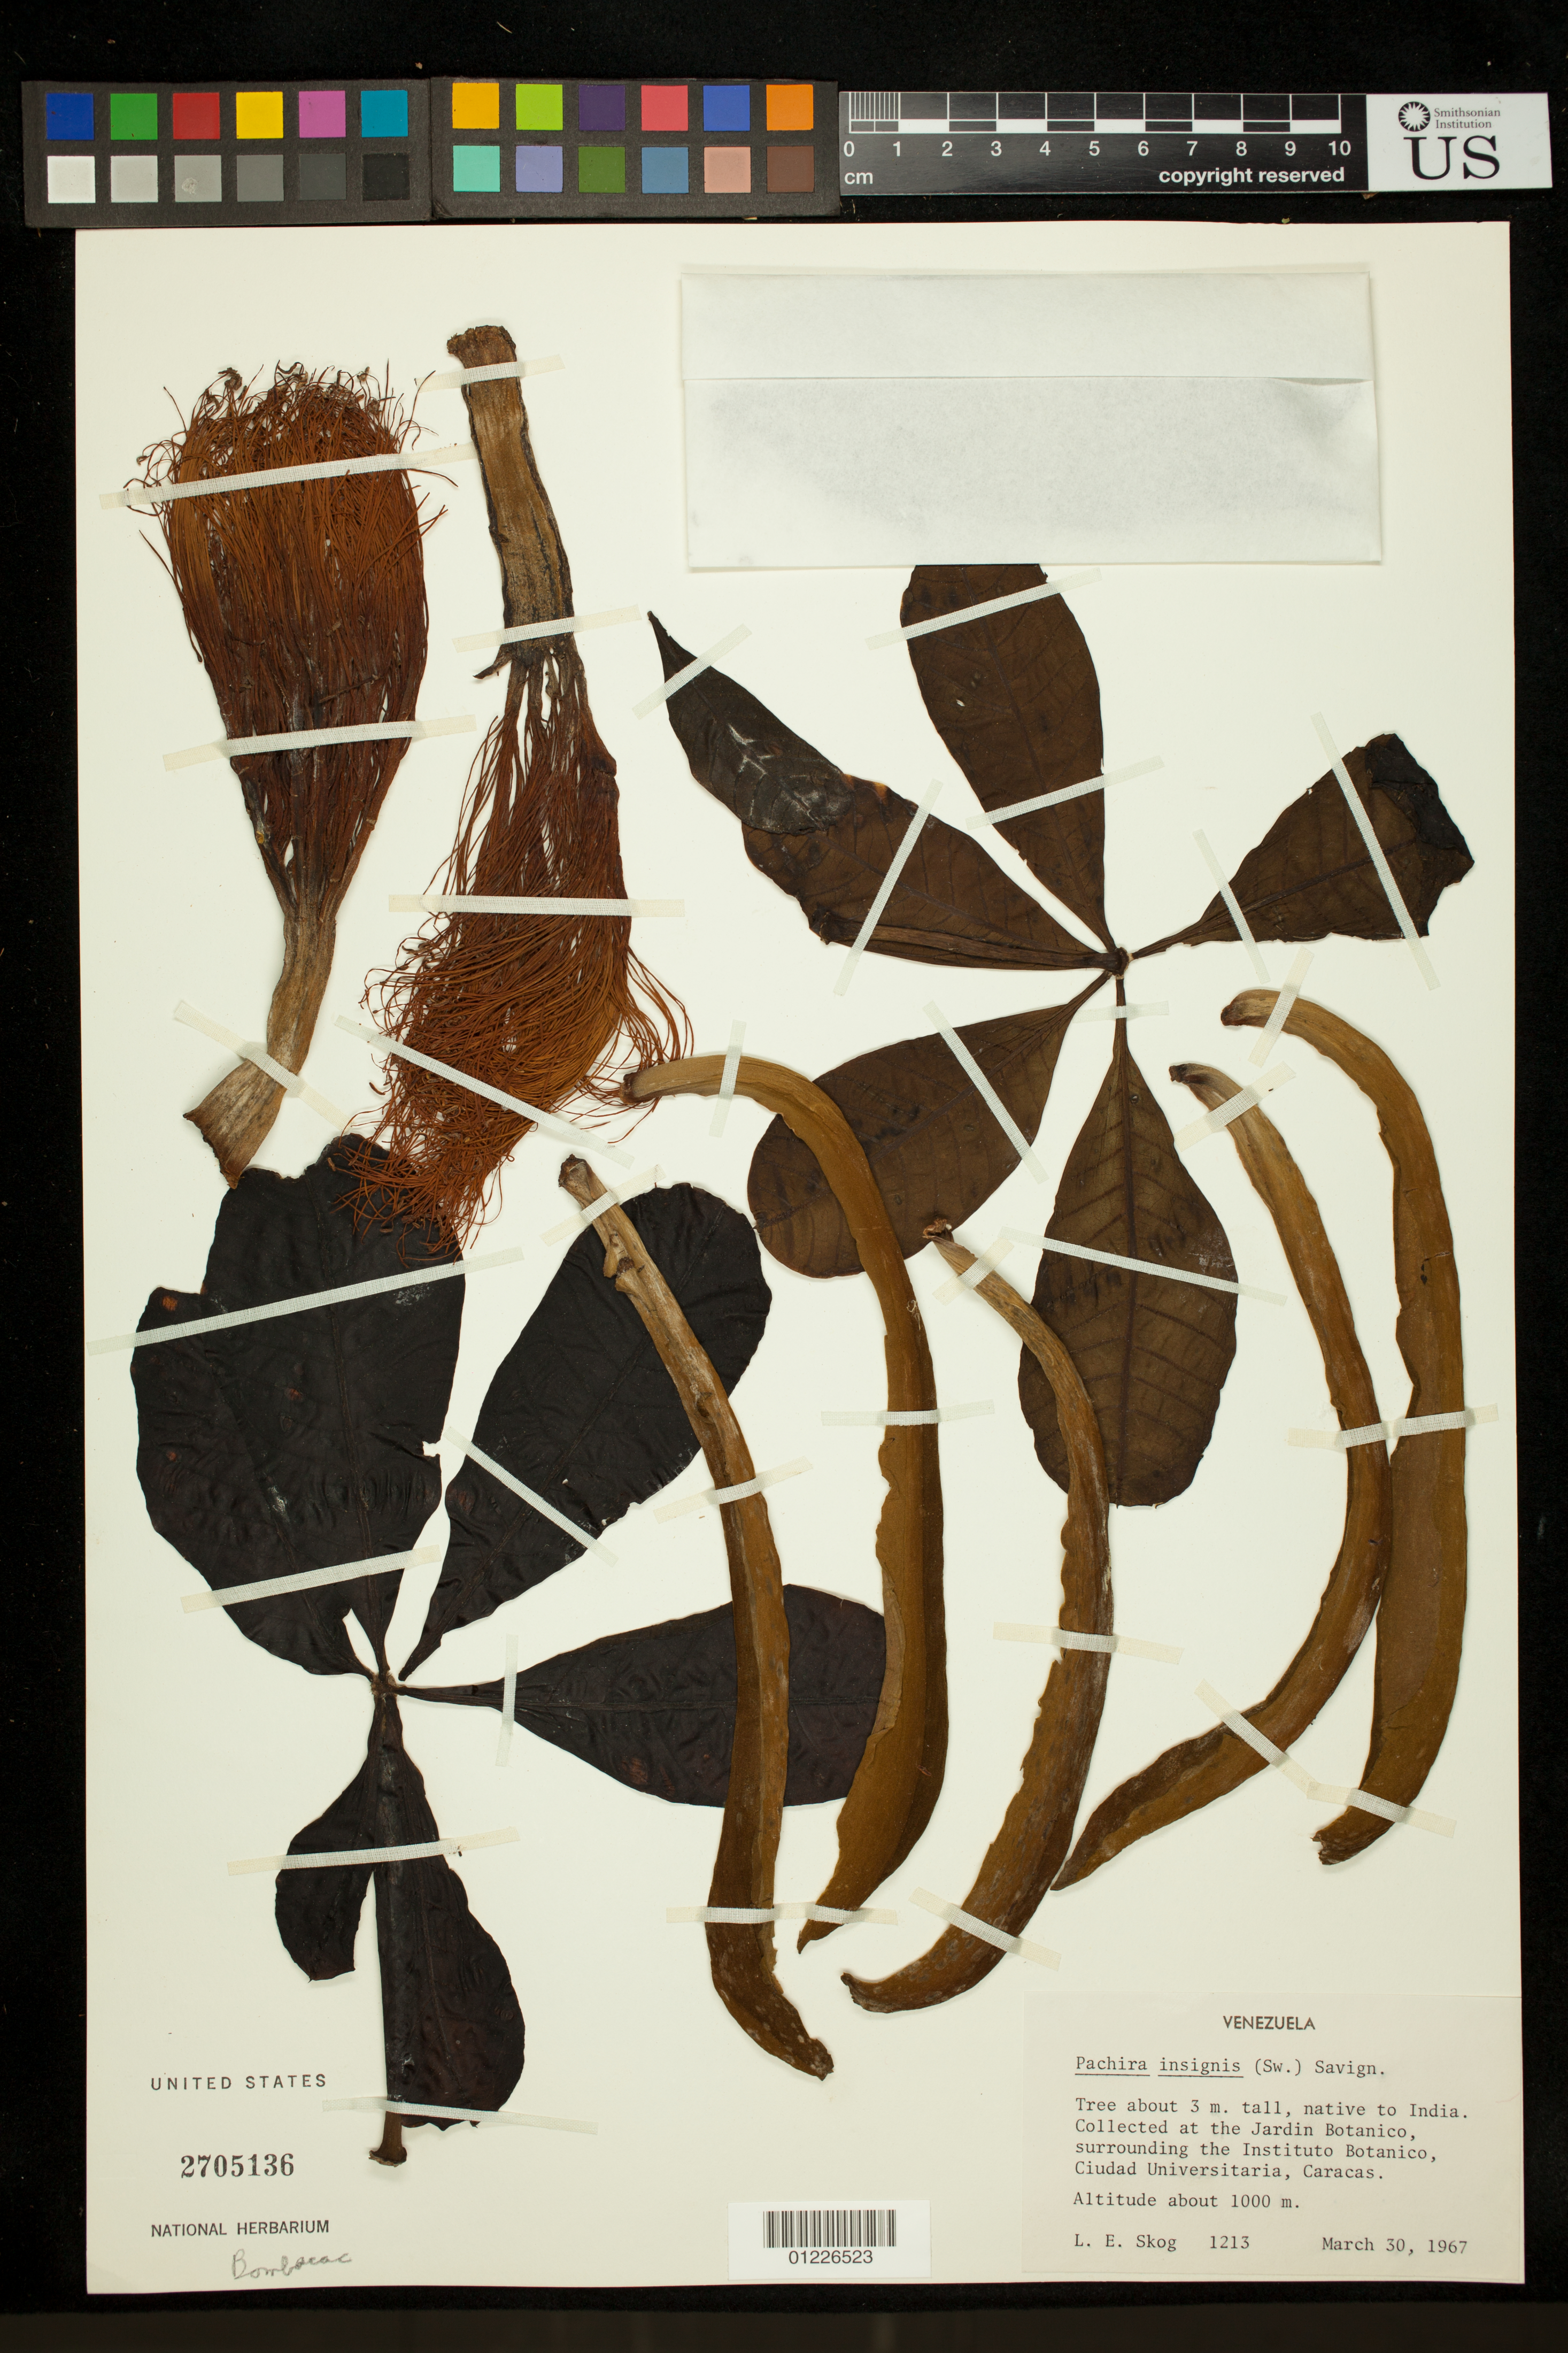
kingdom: Plantae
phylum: Tracheophyta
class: Magnoliopsida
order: Malvales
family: Malvaceae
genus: Pachira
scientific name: Pachira insignis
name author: (Sw.) Sw. ex Savigny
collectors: L. E. Skog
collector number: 1213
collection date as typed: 3/30/1967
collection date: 1967-03-30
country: Venezuela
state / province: Distrito Federal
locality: Jardin Botanico, surrounding the Instituto Botanico, Cuidad Universitaria, Caracas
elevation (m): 1000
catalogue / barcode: US 2705136